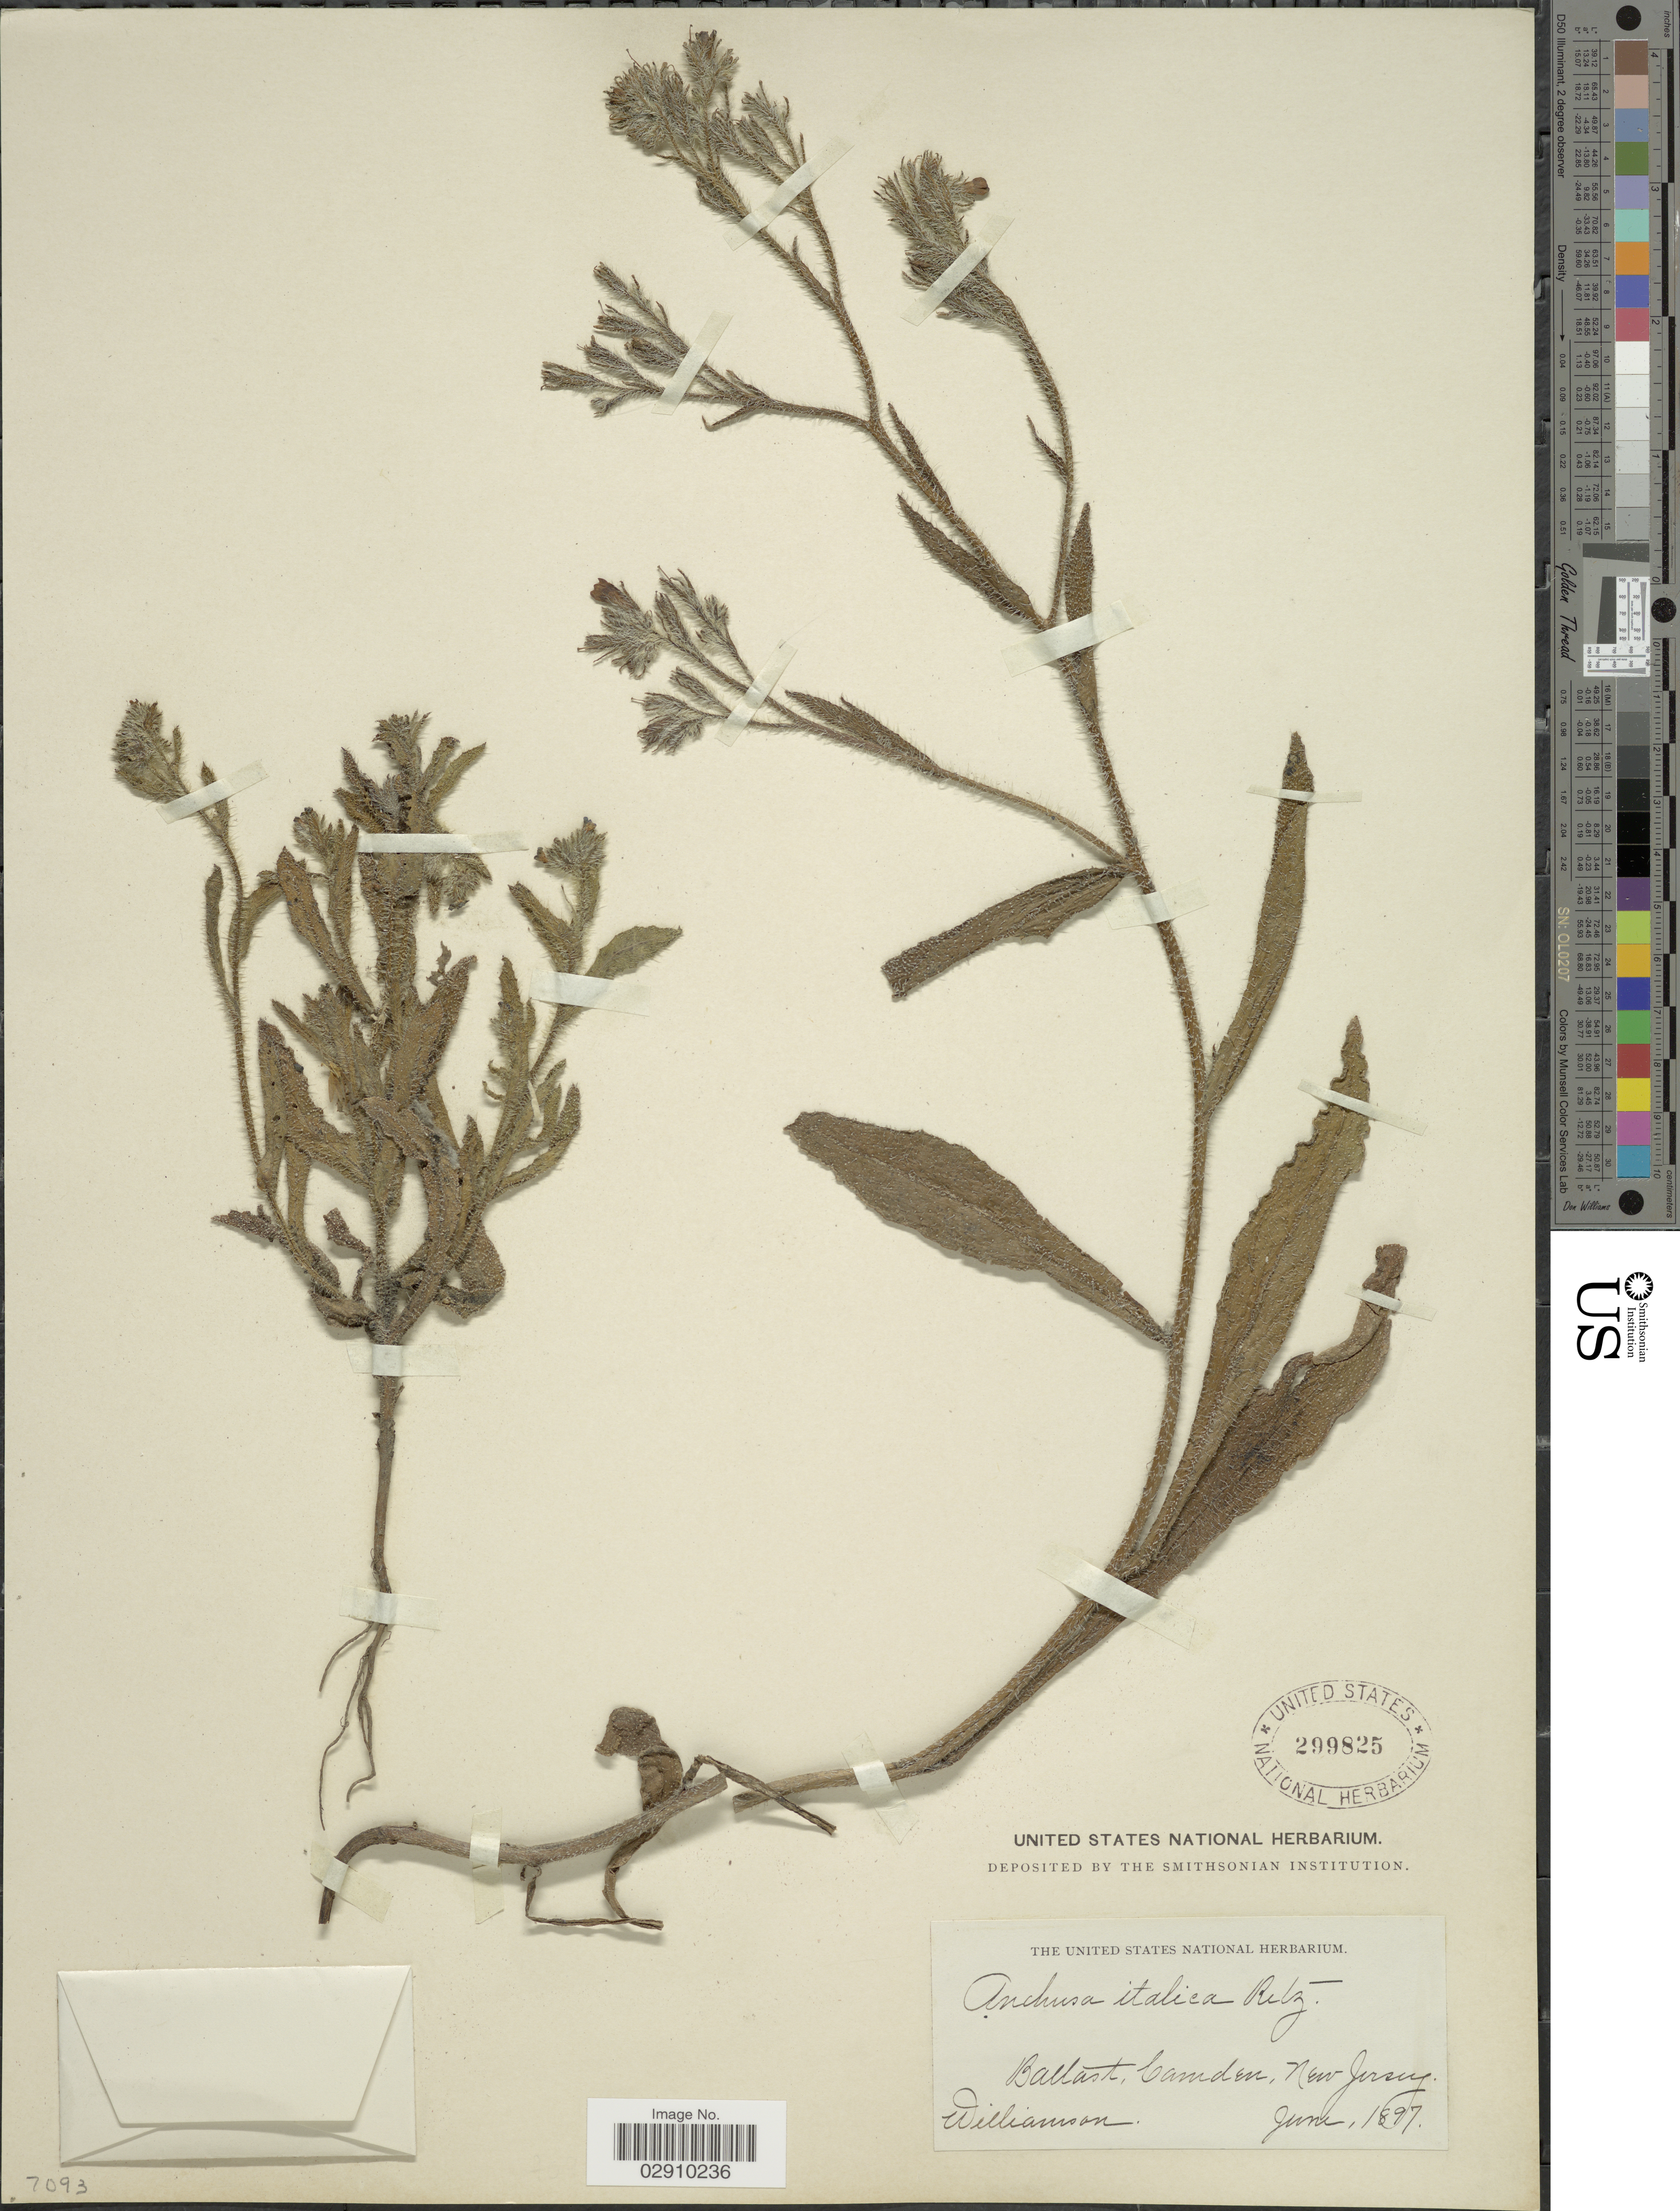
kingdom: Plantae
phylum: Tracheophyta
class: Magnoliopsida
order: Boraginales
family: Boraginaceae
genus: Anchusa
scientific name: Anchusa italica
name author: Retz.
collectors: Williamson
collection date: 1897-06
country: United States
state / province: New Jersey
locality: Ballast, Camden, New Jersey.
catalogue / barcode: US 299825